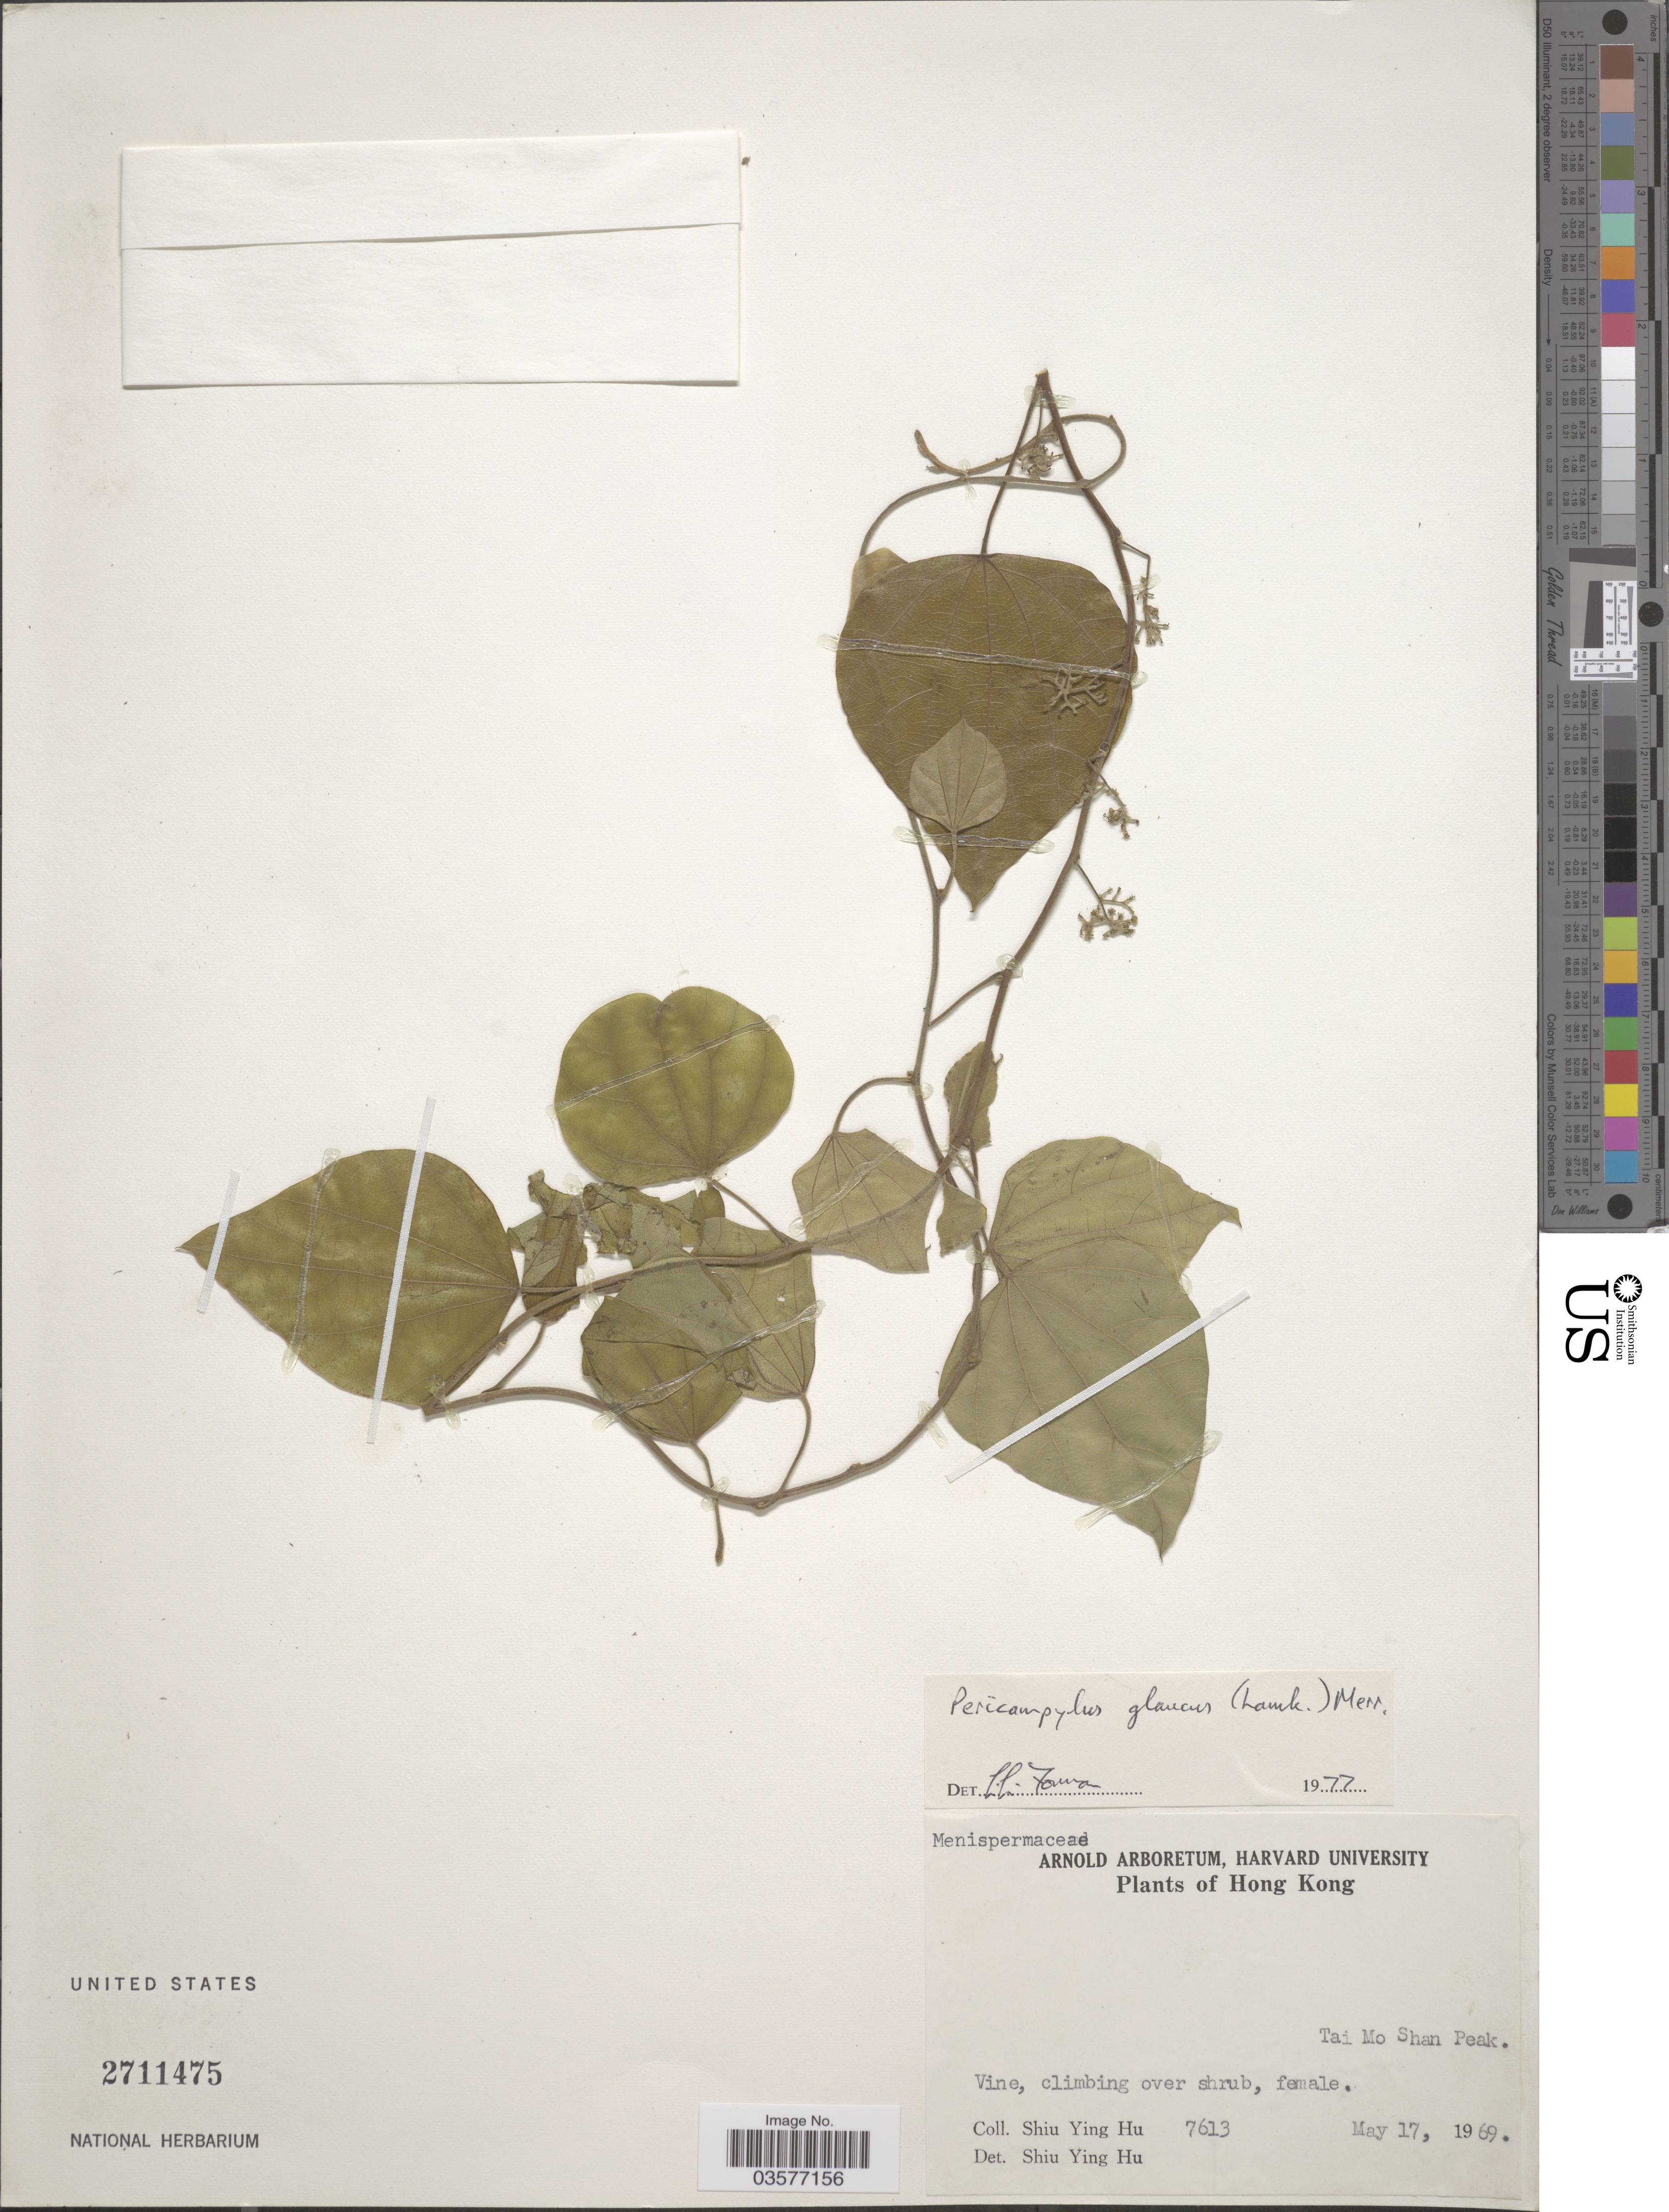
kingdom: Plantae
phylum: Tracheophyta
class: Magnoliopsida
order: Ranunculales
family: Menispermaceae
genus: Pericampylus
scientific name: Pericampylus glaucus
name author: (Lam.) Merr.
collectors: S. Y. Hu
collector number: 7613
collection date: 1969-05-17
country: China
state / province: Hong Kong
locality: Tai Mo Shan Peak.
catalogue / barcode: US 2711475